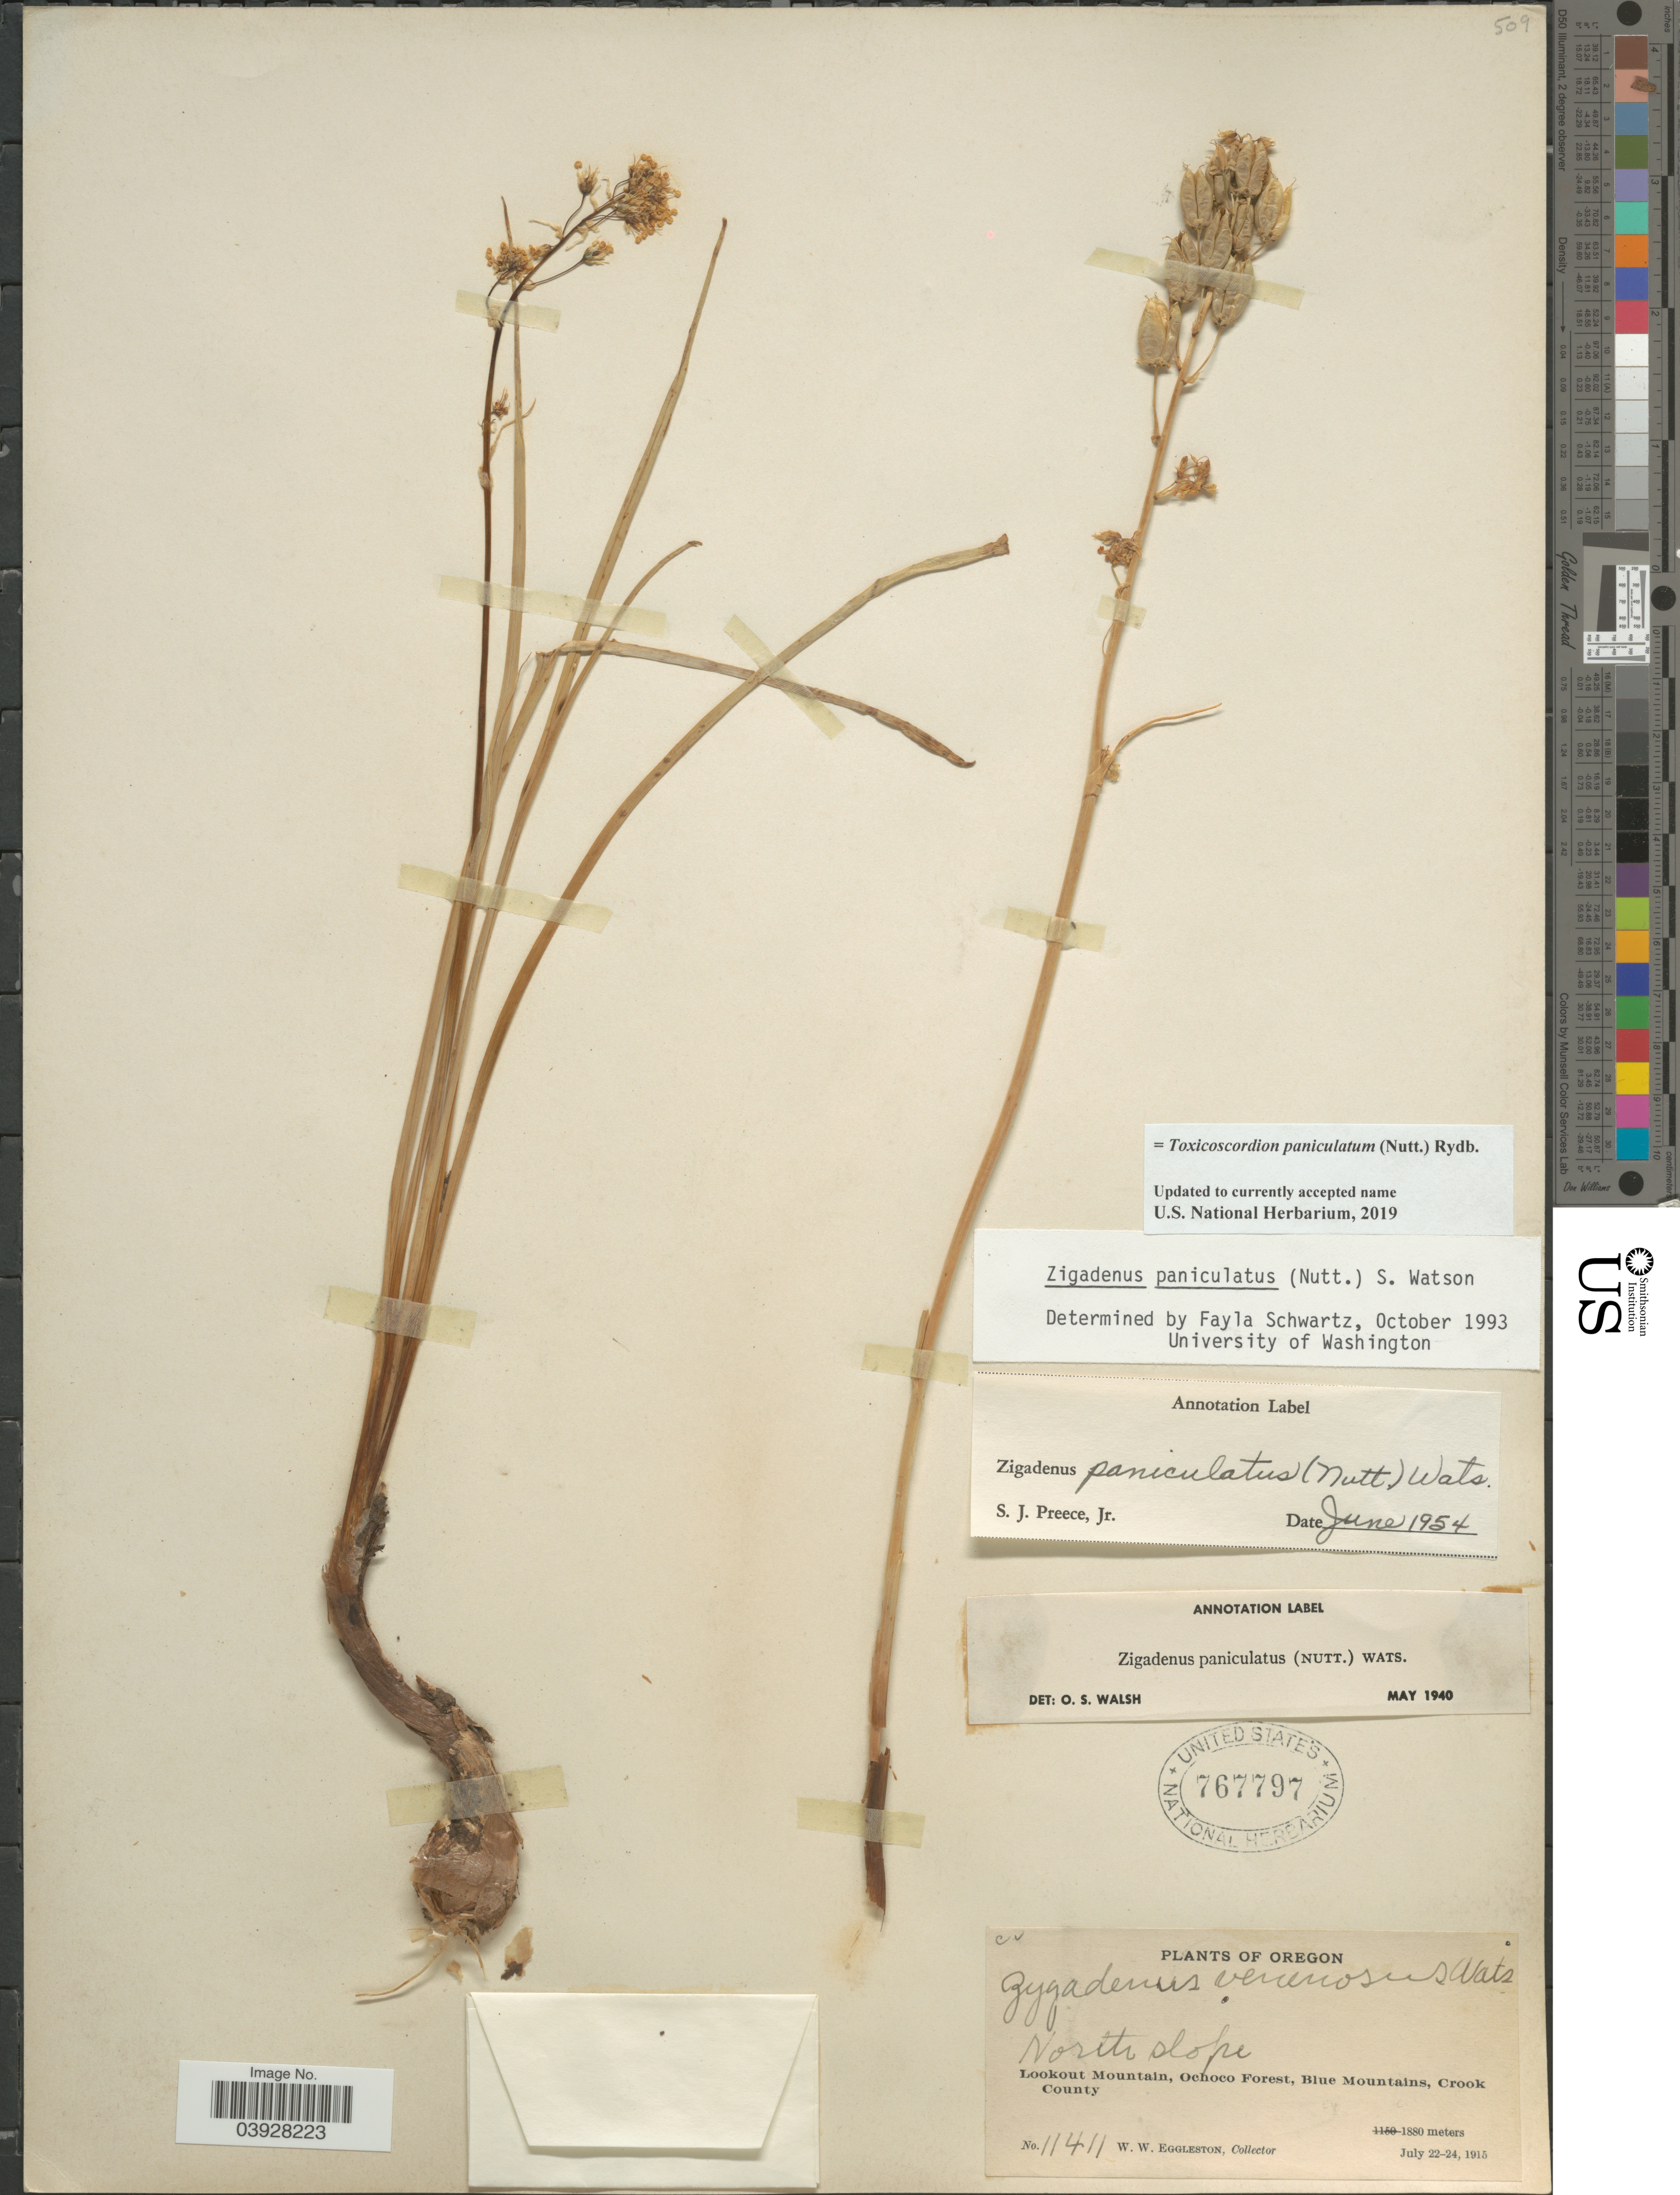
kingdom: Plantae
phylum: Tracheophyta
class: Liliopsida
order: Liliales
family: Melanthiaceae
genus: Toxicoscordion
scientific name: Toxicoscordion paniculatum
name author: (Nutt.) Rydb.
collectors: W. W. Eggleston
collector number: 11411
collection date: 1915-07-22/1915-07-24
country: United States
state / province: Oregon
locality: North slope. Lookout Mountain, Ochoco Forest, Blue Mountains, Crook County.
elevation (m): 1880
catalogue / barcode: US 767797